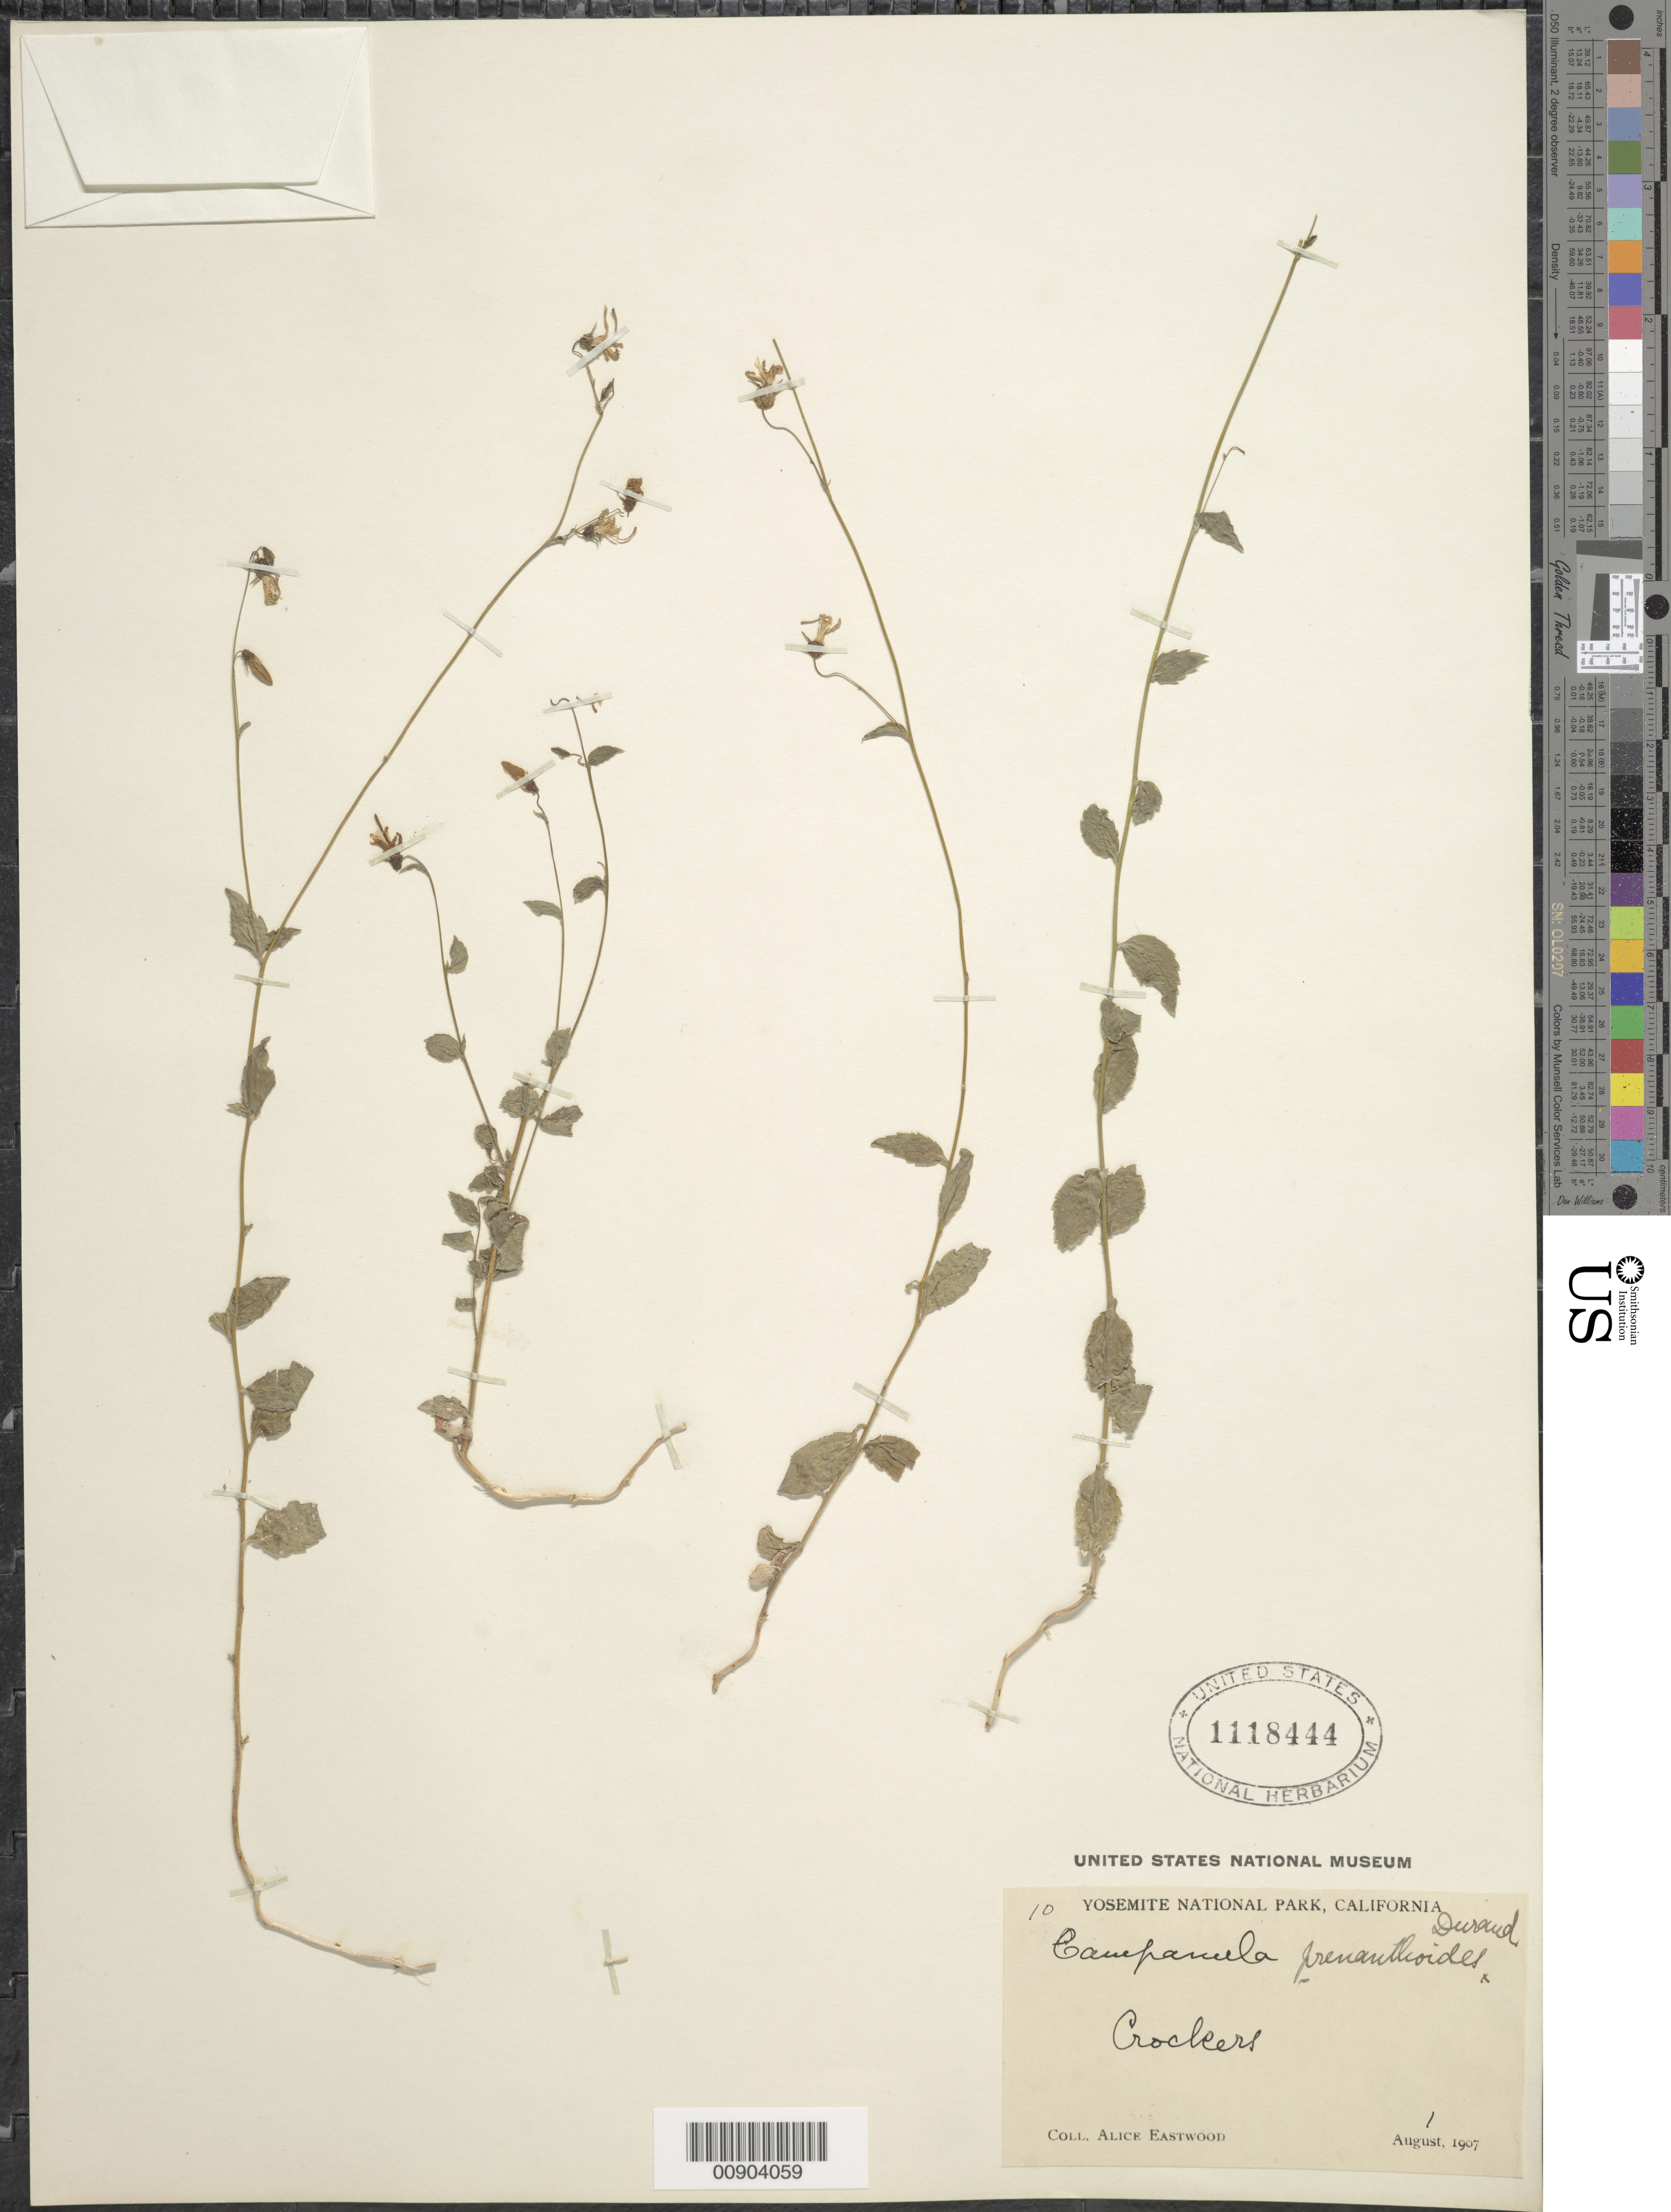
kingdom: Plantae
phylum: Tracheophyta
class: Magnoliopsida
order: Asterales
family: Campanulaceae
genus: Campanula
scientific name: Campanula prenanthoides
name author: Durand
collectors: A. Eastwood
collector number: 10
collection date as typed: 01 Aug 1907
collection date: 1907-08-01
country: United States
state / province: California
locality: Crockers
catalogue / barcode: US 1118444